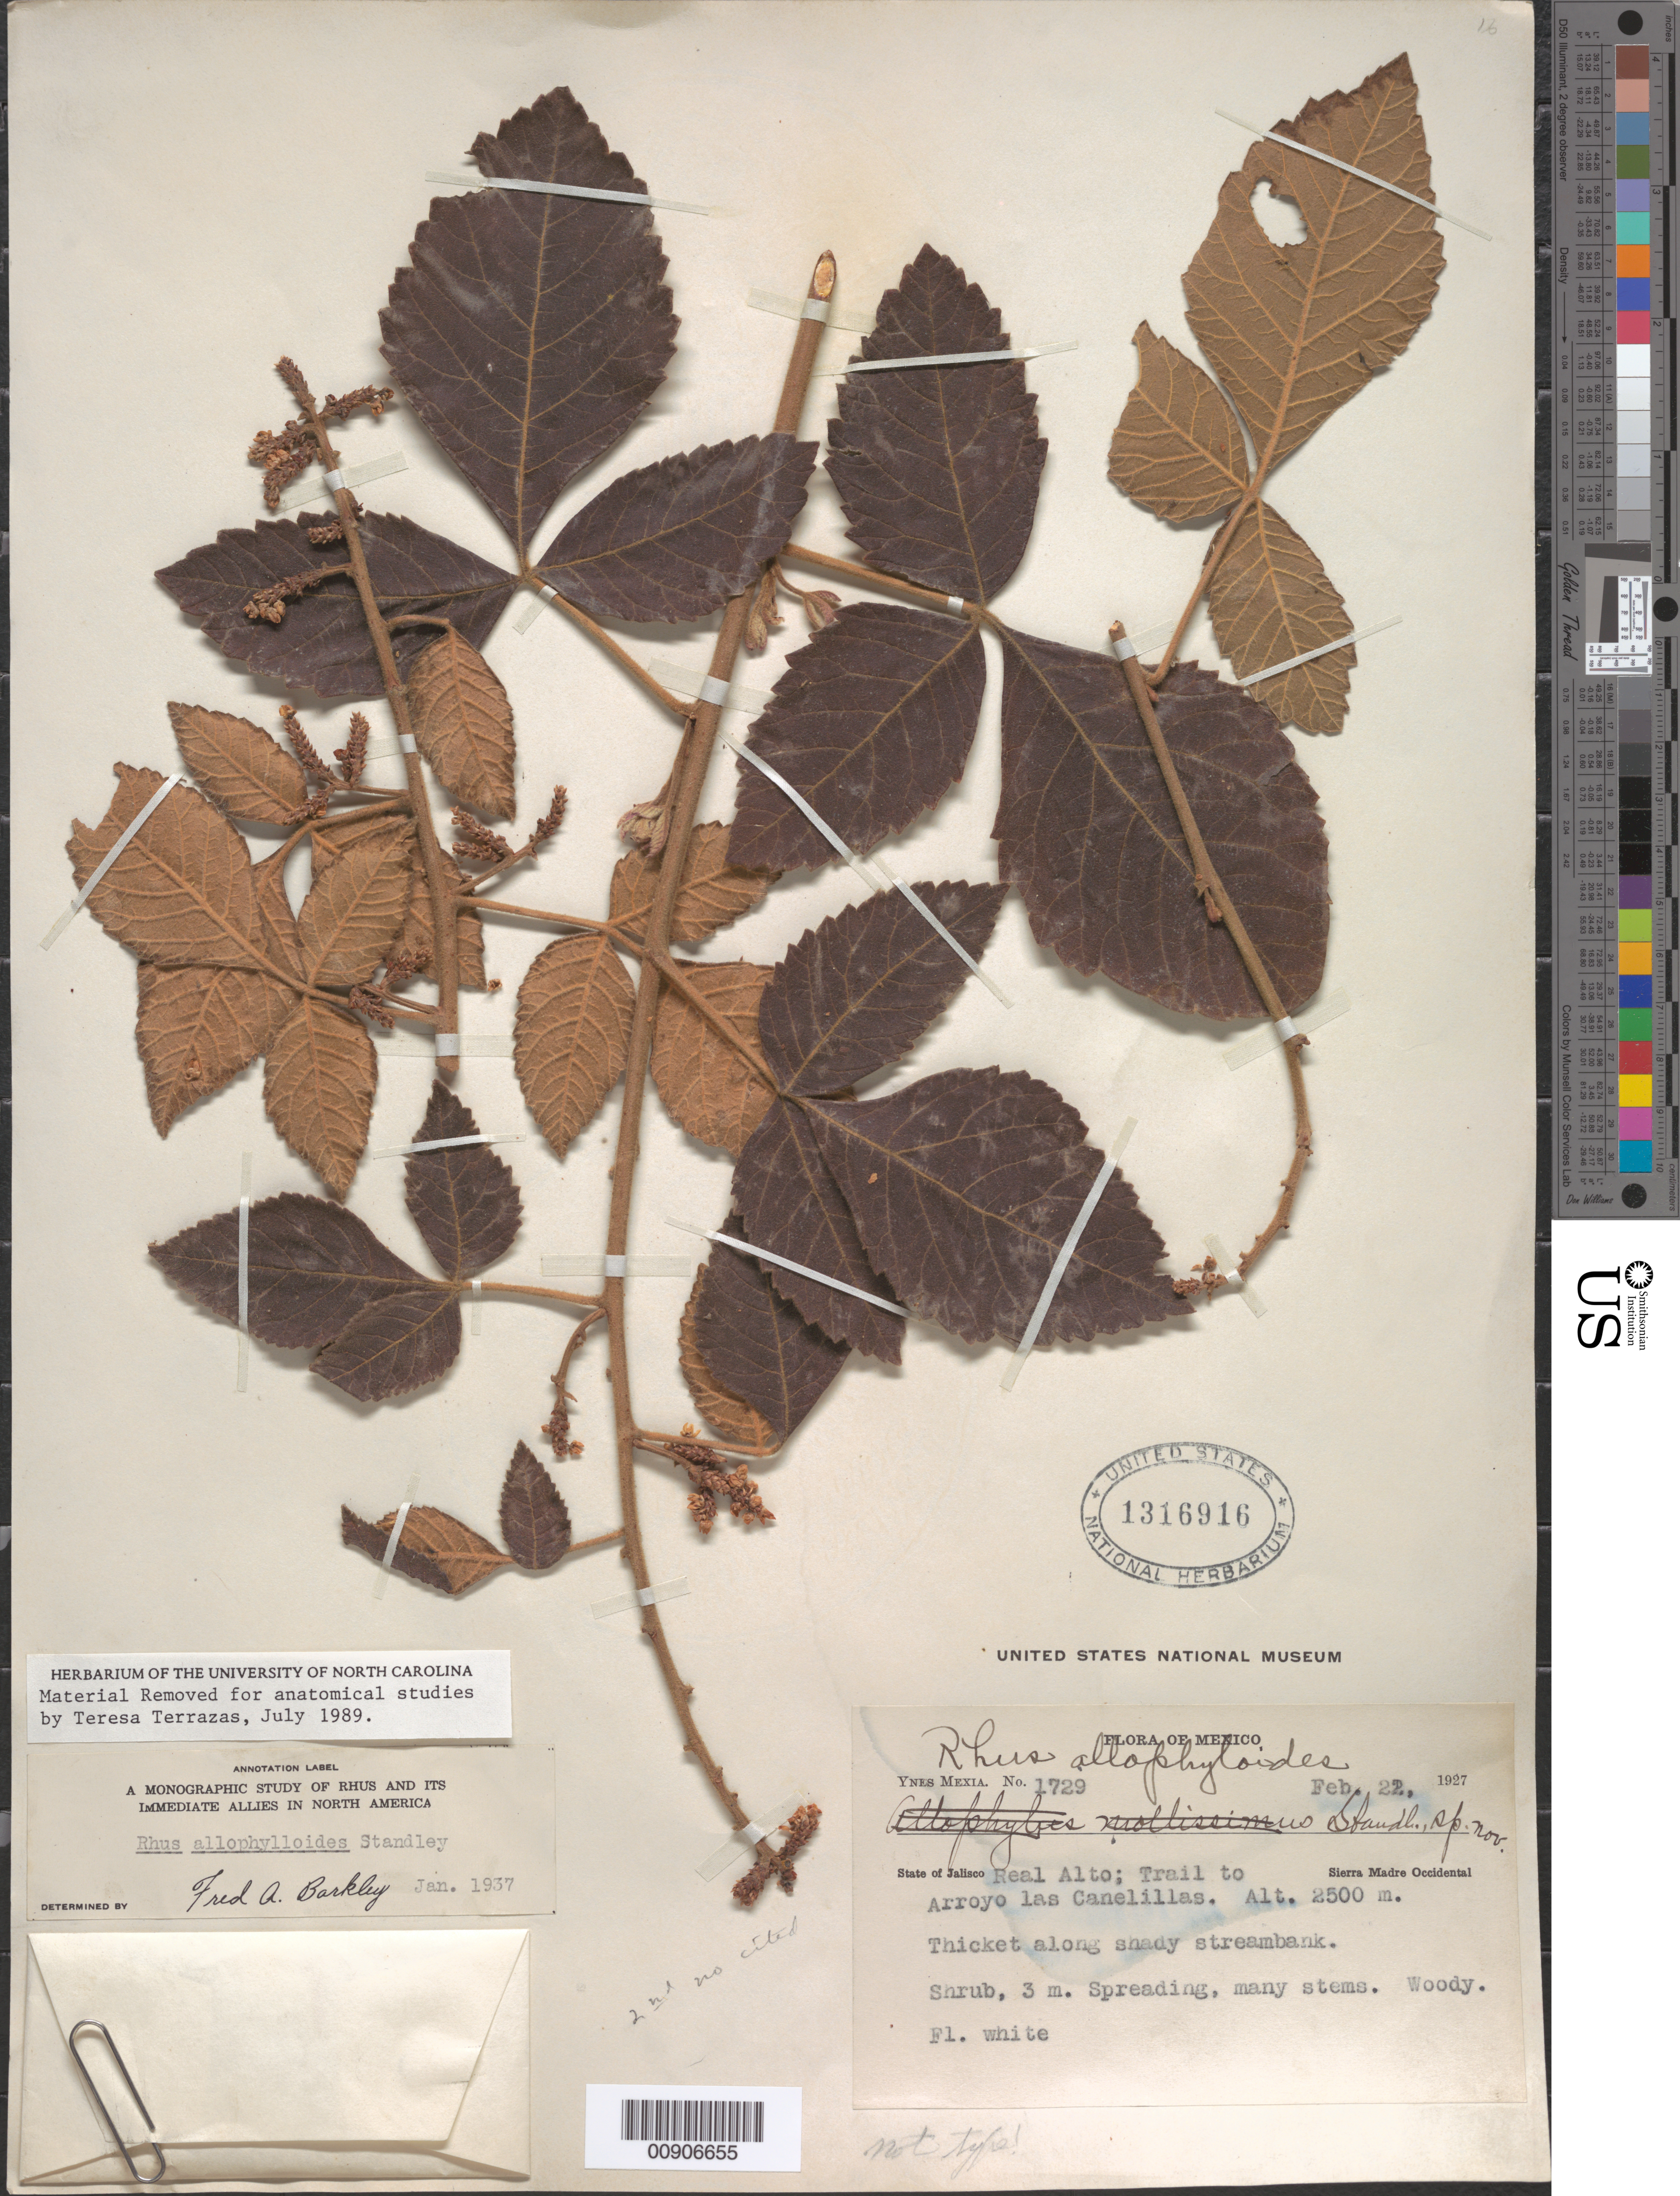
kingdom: Plantae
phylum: Tracheophyta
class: Magnoliopsida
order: Sapindales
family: Anacardiaceae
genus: Rhus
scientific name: Rhus allophyloides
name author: Standl.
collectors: Y. Mexia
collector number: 1729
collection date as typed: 22 Feb 1927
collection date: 1927-02-22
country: Mexico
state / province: Jalisco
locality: State of Jalisco: Sierra Madre Occidental: Real Alto; trail to Arroyo las Canelillas.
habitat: Thicket along shady streambank.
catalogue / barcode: US 1316916